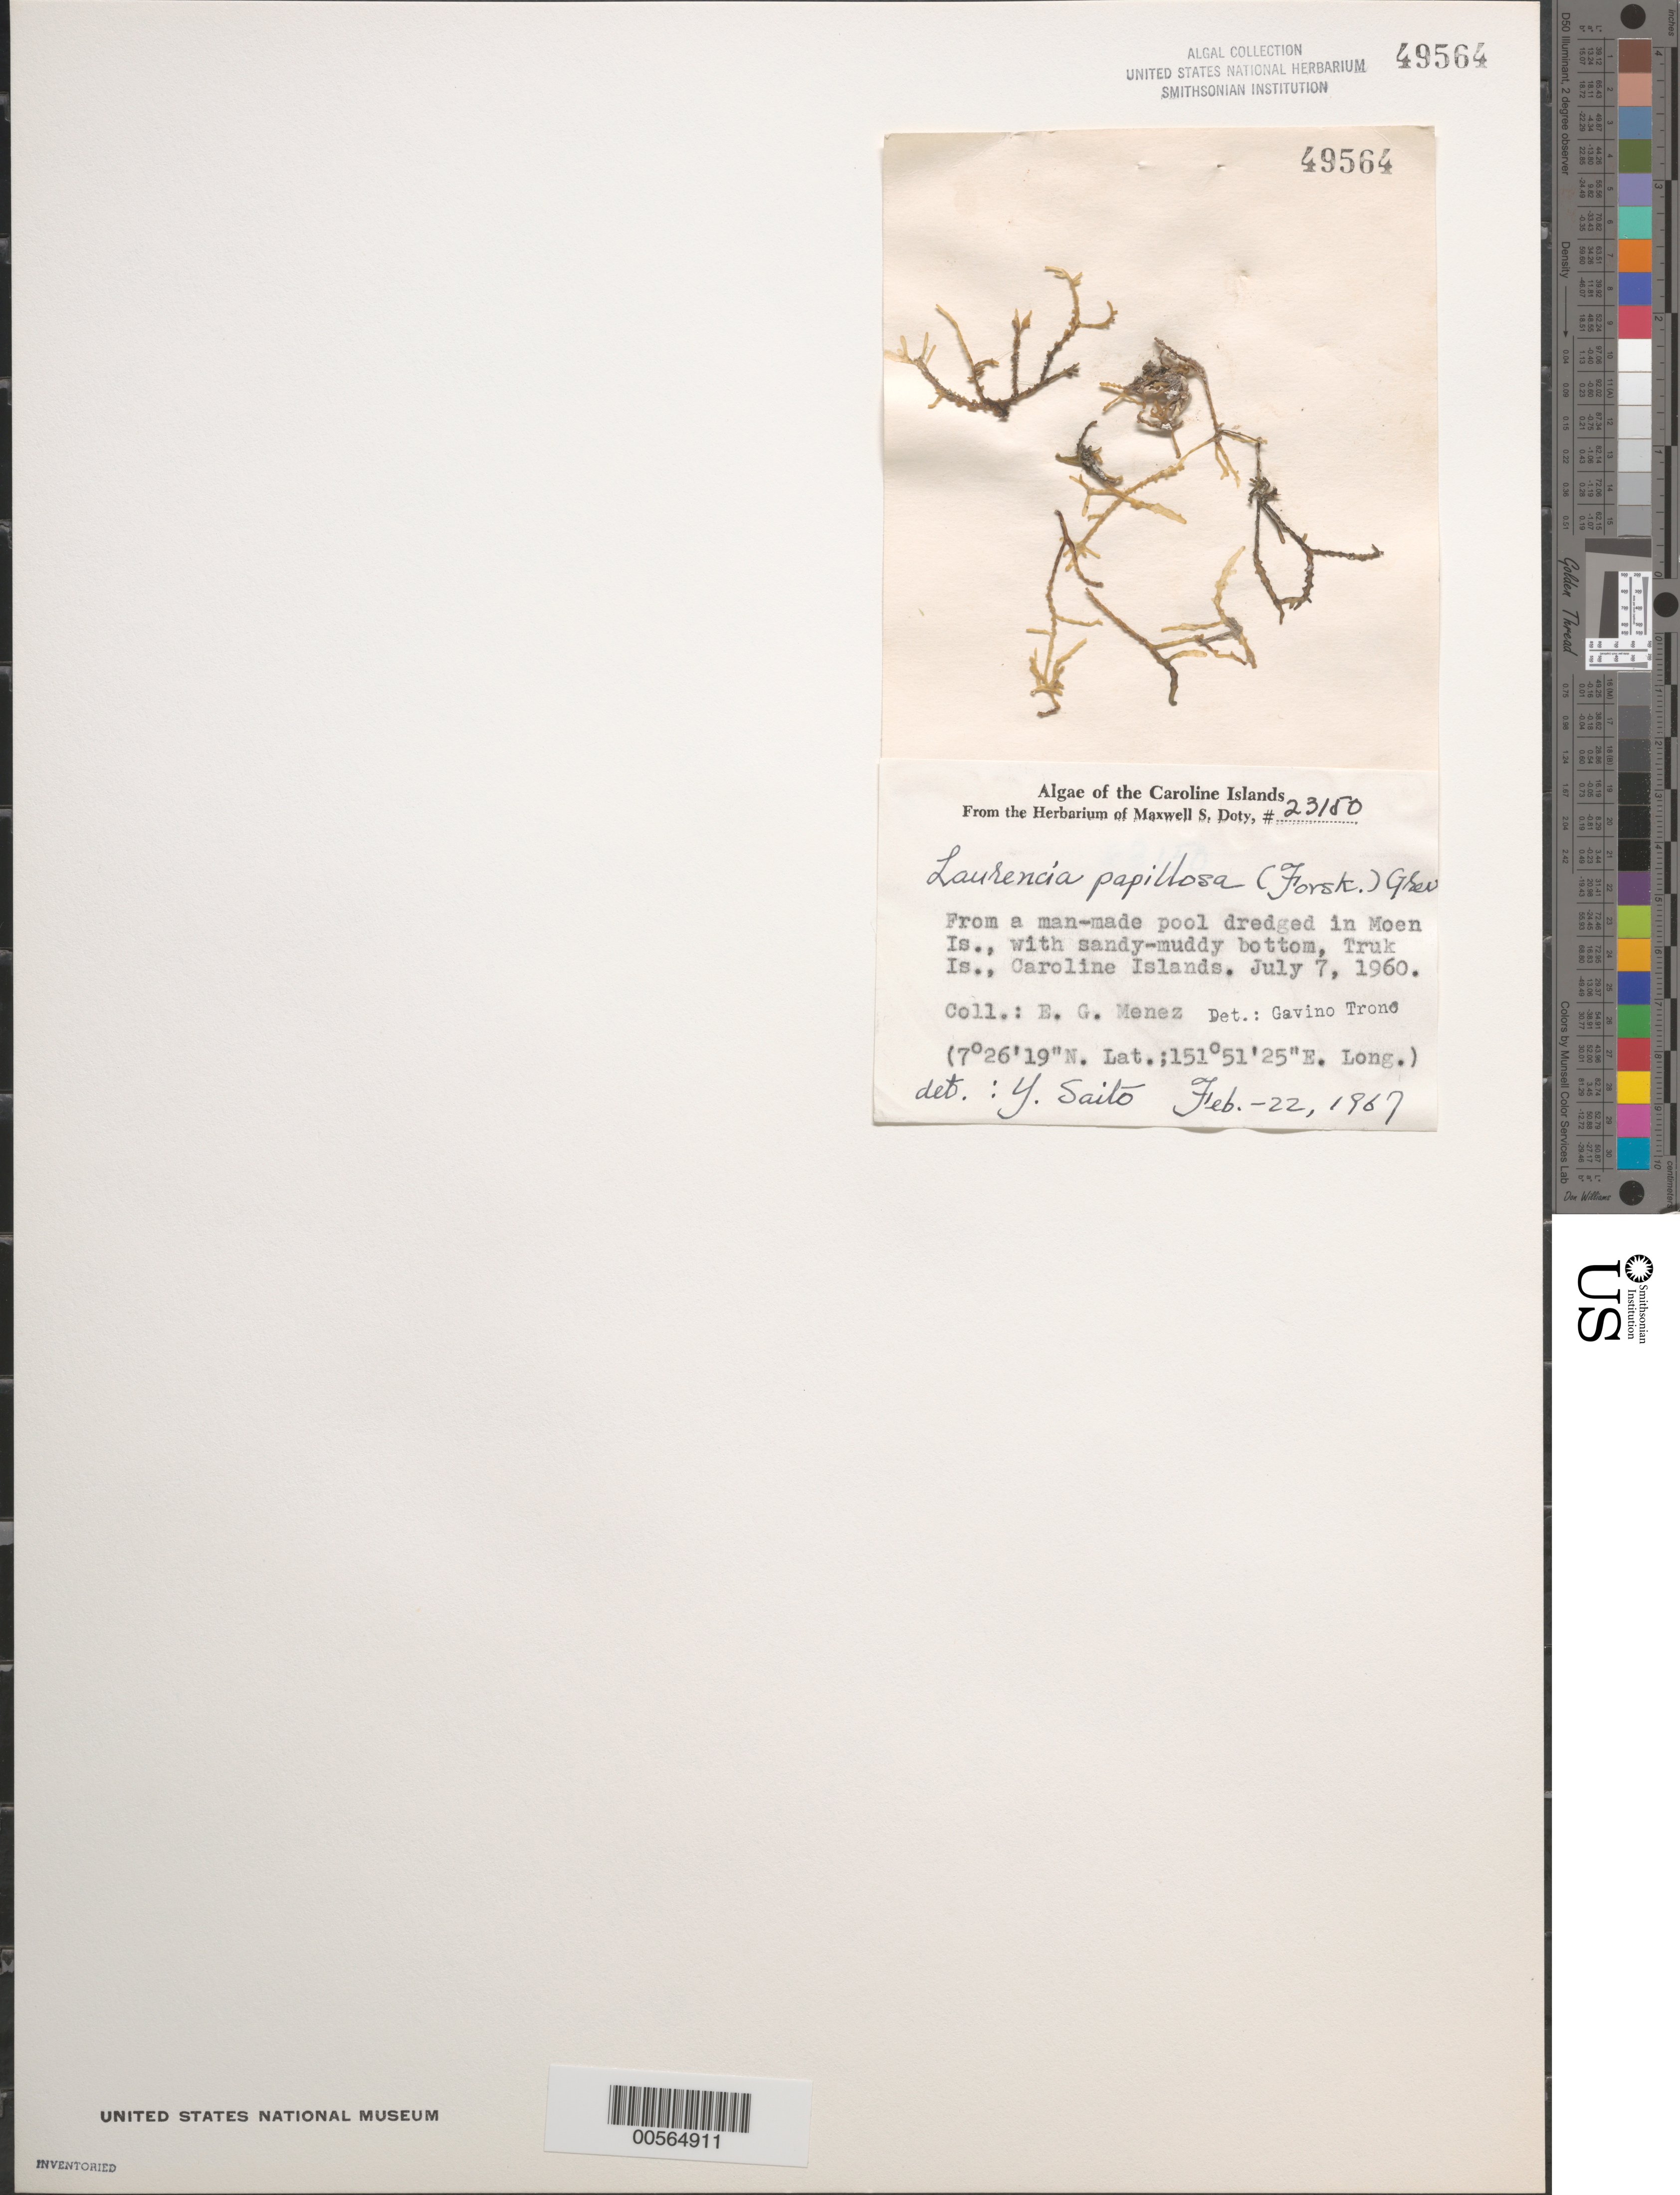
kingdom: Plantae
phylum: Rhodophyta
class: Florideophyceae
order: Ceramiales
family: Rhodomelaceae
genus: Palisada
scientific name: Palisada perforata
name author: (Bory) K.W. Nam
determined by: Algae name updating Project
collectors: Meñez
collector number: MSD 23150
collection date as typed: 07 Jul 1960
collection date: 1960-07-07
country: Micronesia, Federated States of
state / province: Truk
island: Moen [Wono]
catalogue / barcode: US 49564